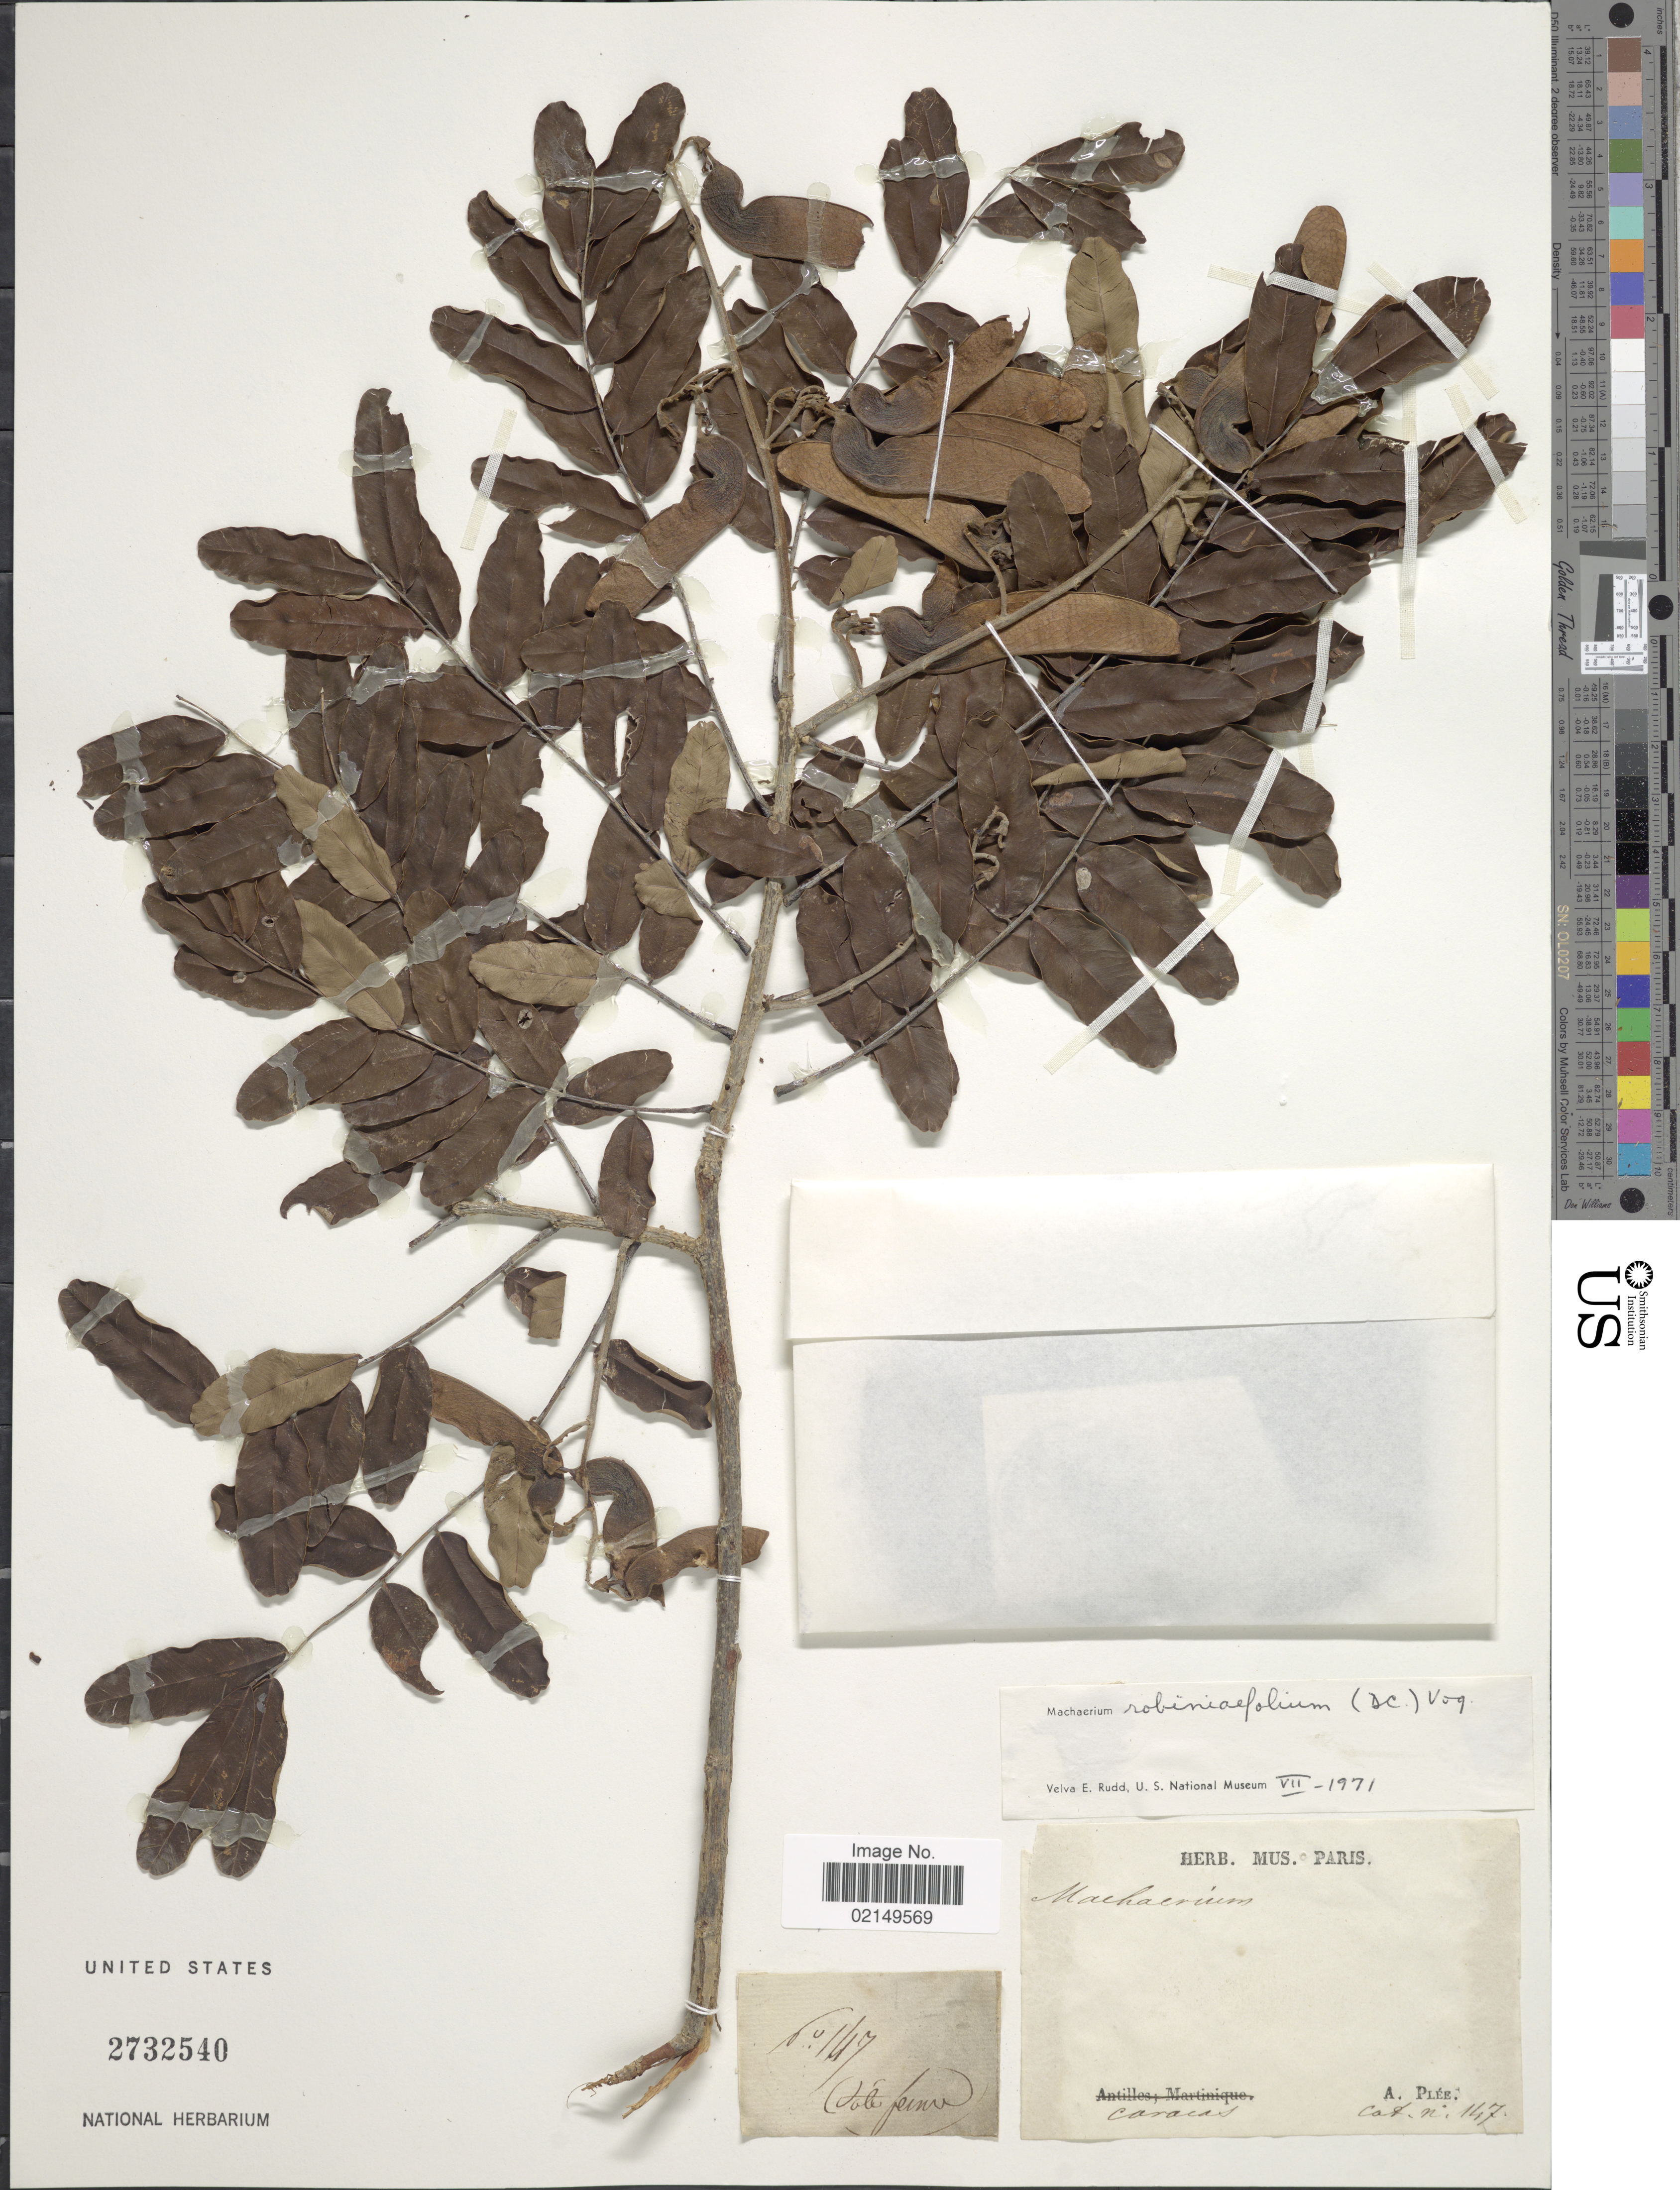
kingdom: Plantae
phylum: Tracheophyta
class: Magnoliopsida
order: Fabales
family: Fabaceae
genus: Machaerium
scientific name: Machaerium robinifolium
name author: (DC.) Vogel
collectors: A. Plée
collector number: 147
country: Venezuela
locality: Caracas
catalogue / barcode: US 2732540